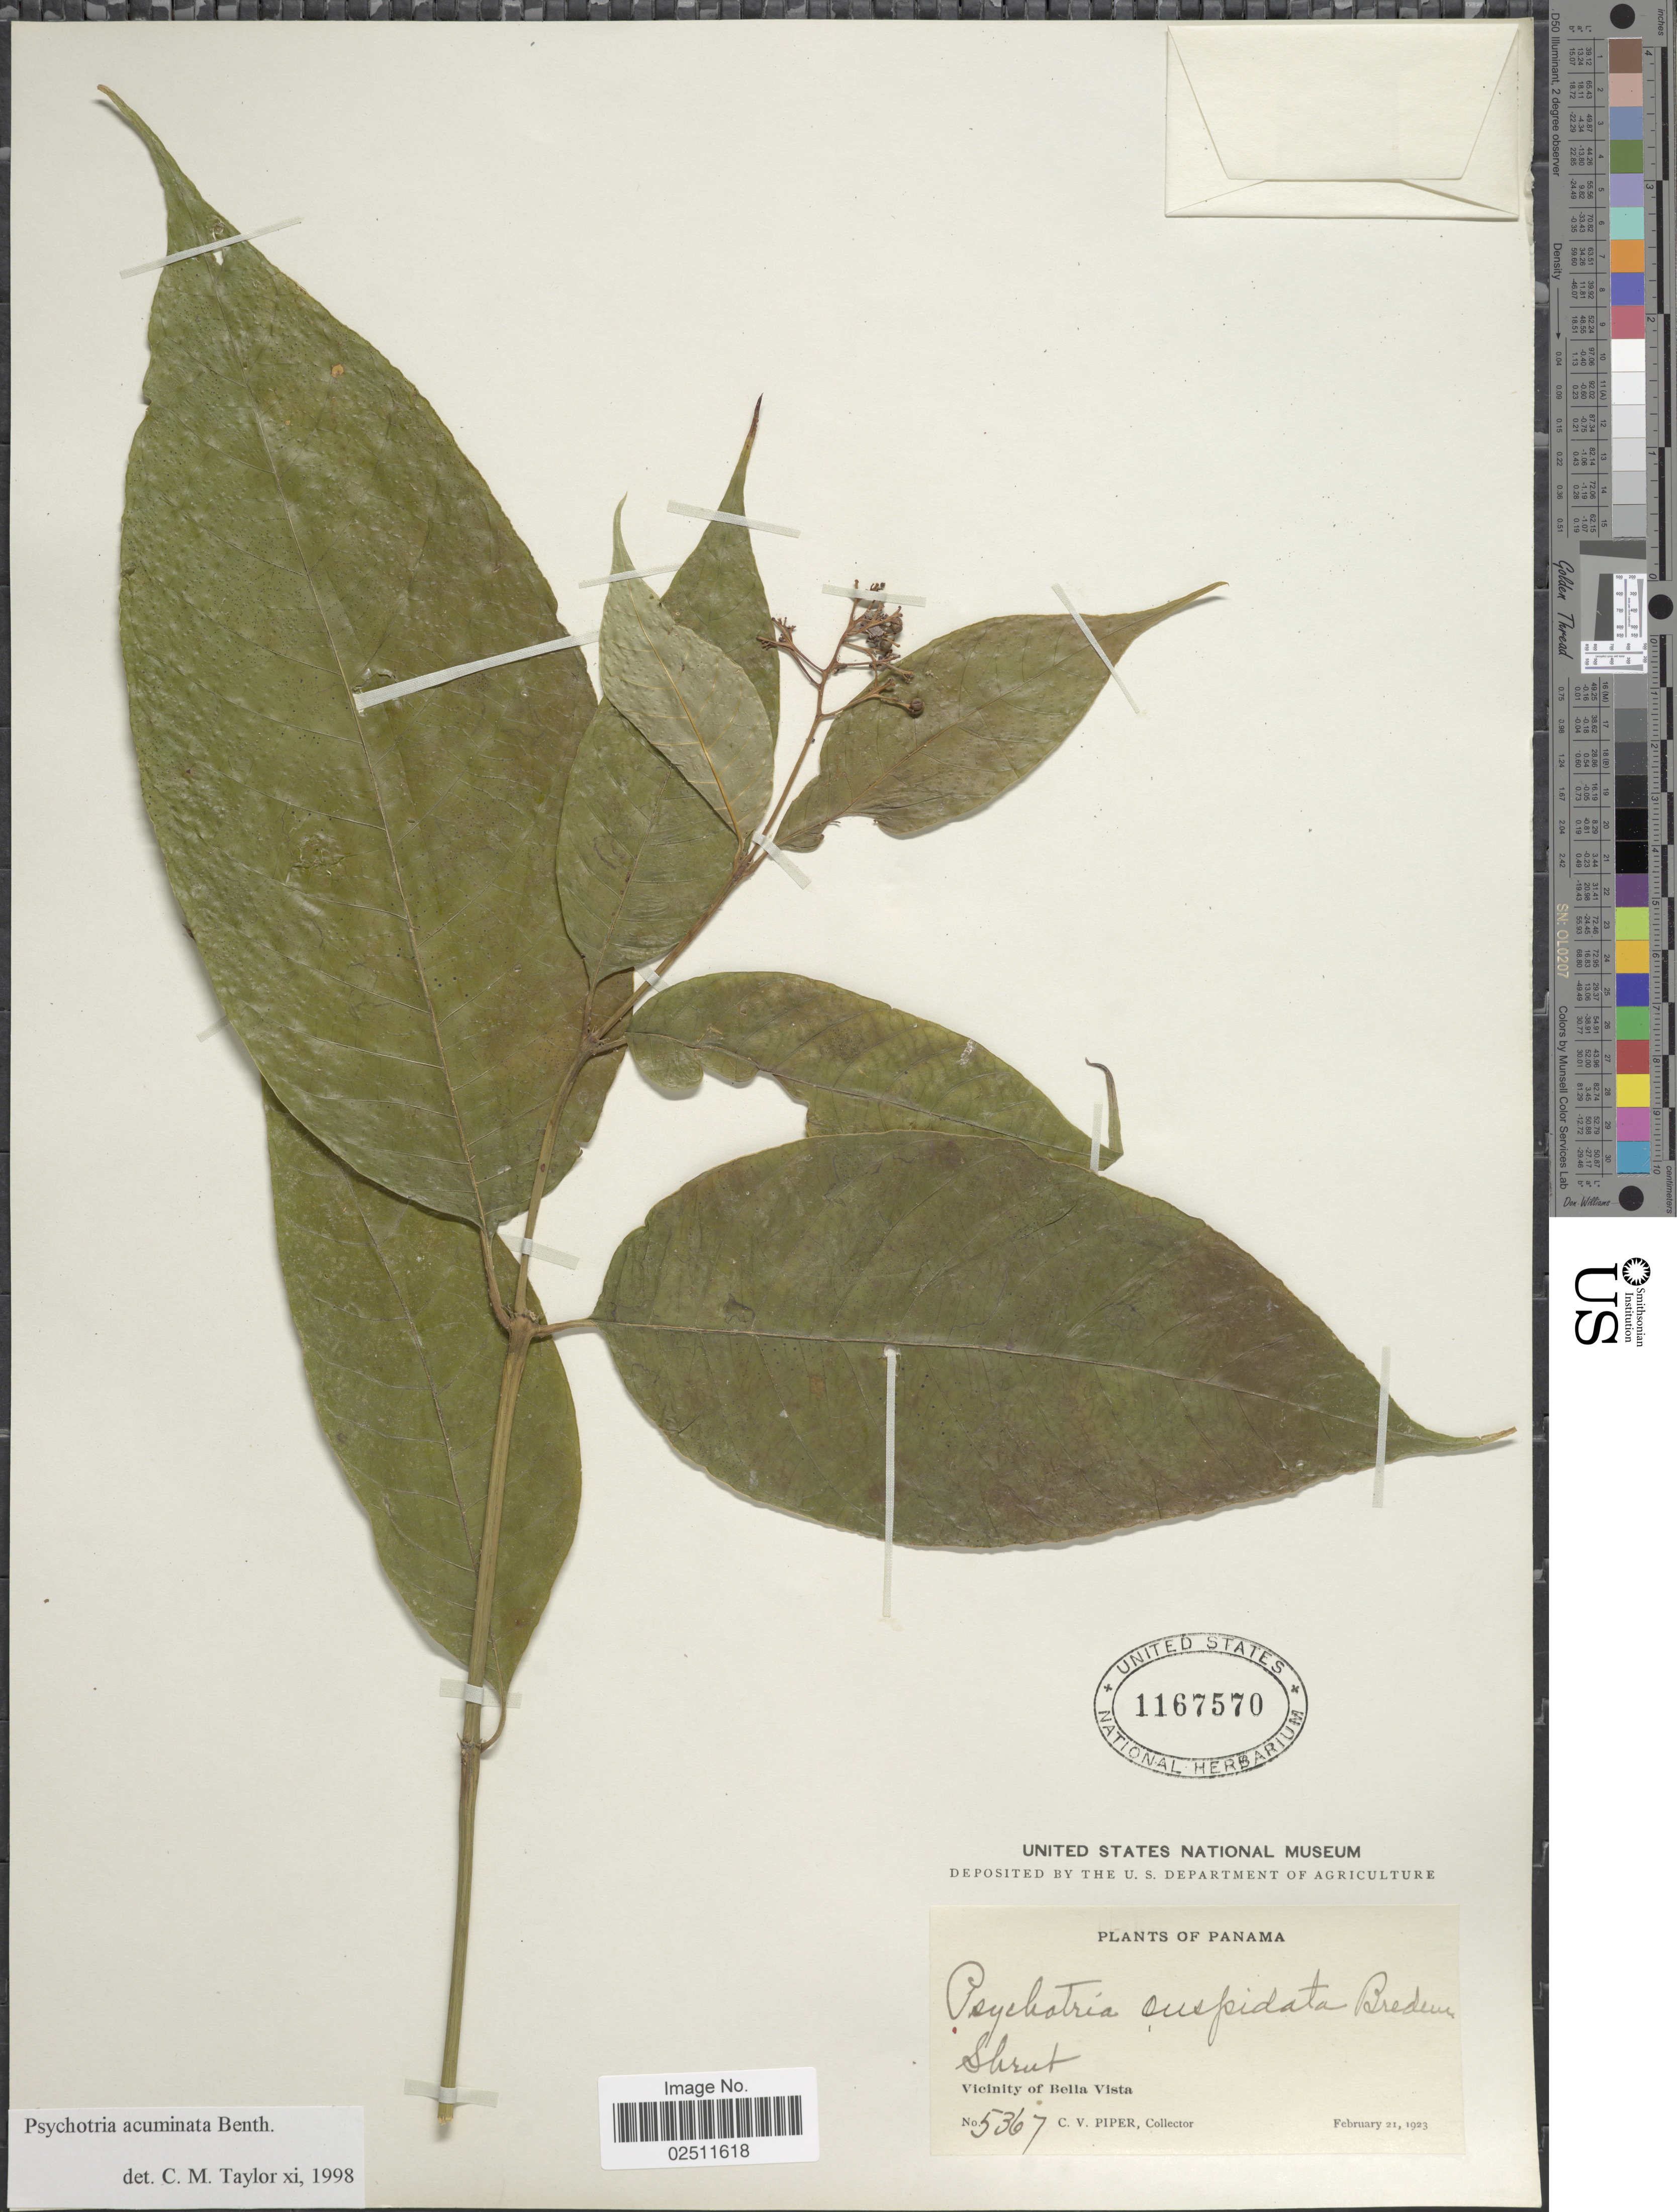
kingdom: Plantae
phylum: Tracheophyta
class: Magnoliopsida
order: Gentianales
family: Rubiaceae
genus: Psychotria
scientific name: Psychotria acuminata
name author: Benth.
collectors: C. V. Piper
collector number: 5367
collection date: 1923-02-21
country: Panama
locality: Vicinity of Bella Vista.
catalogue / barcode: US 1167570